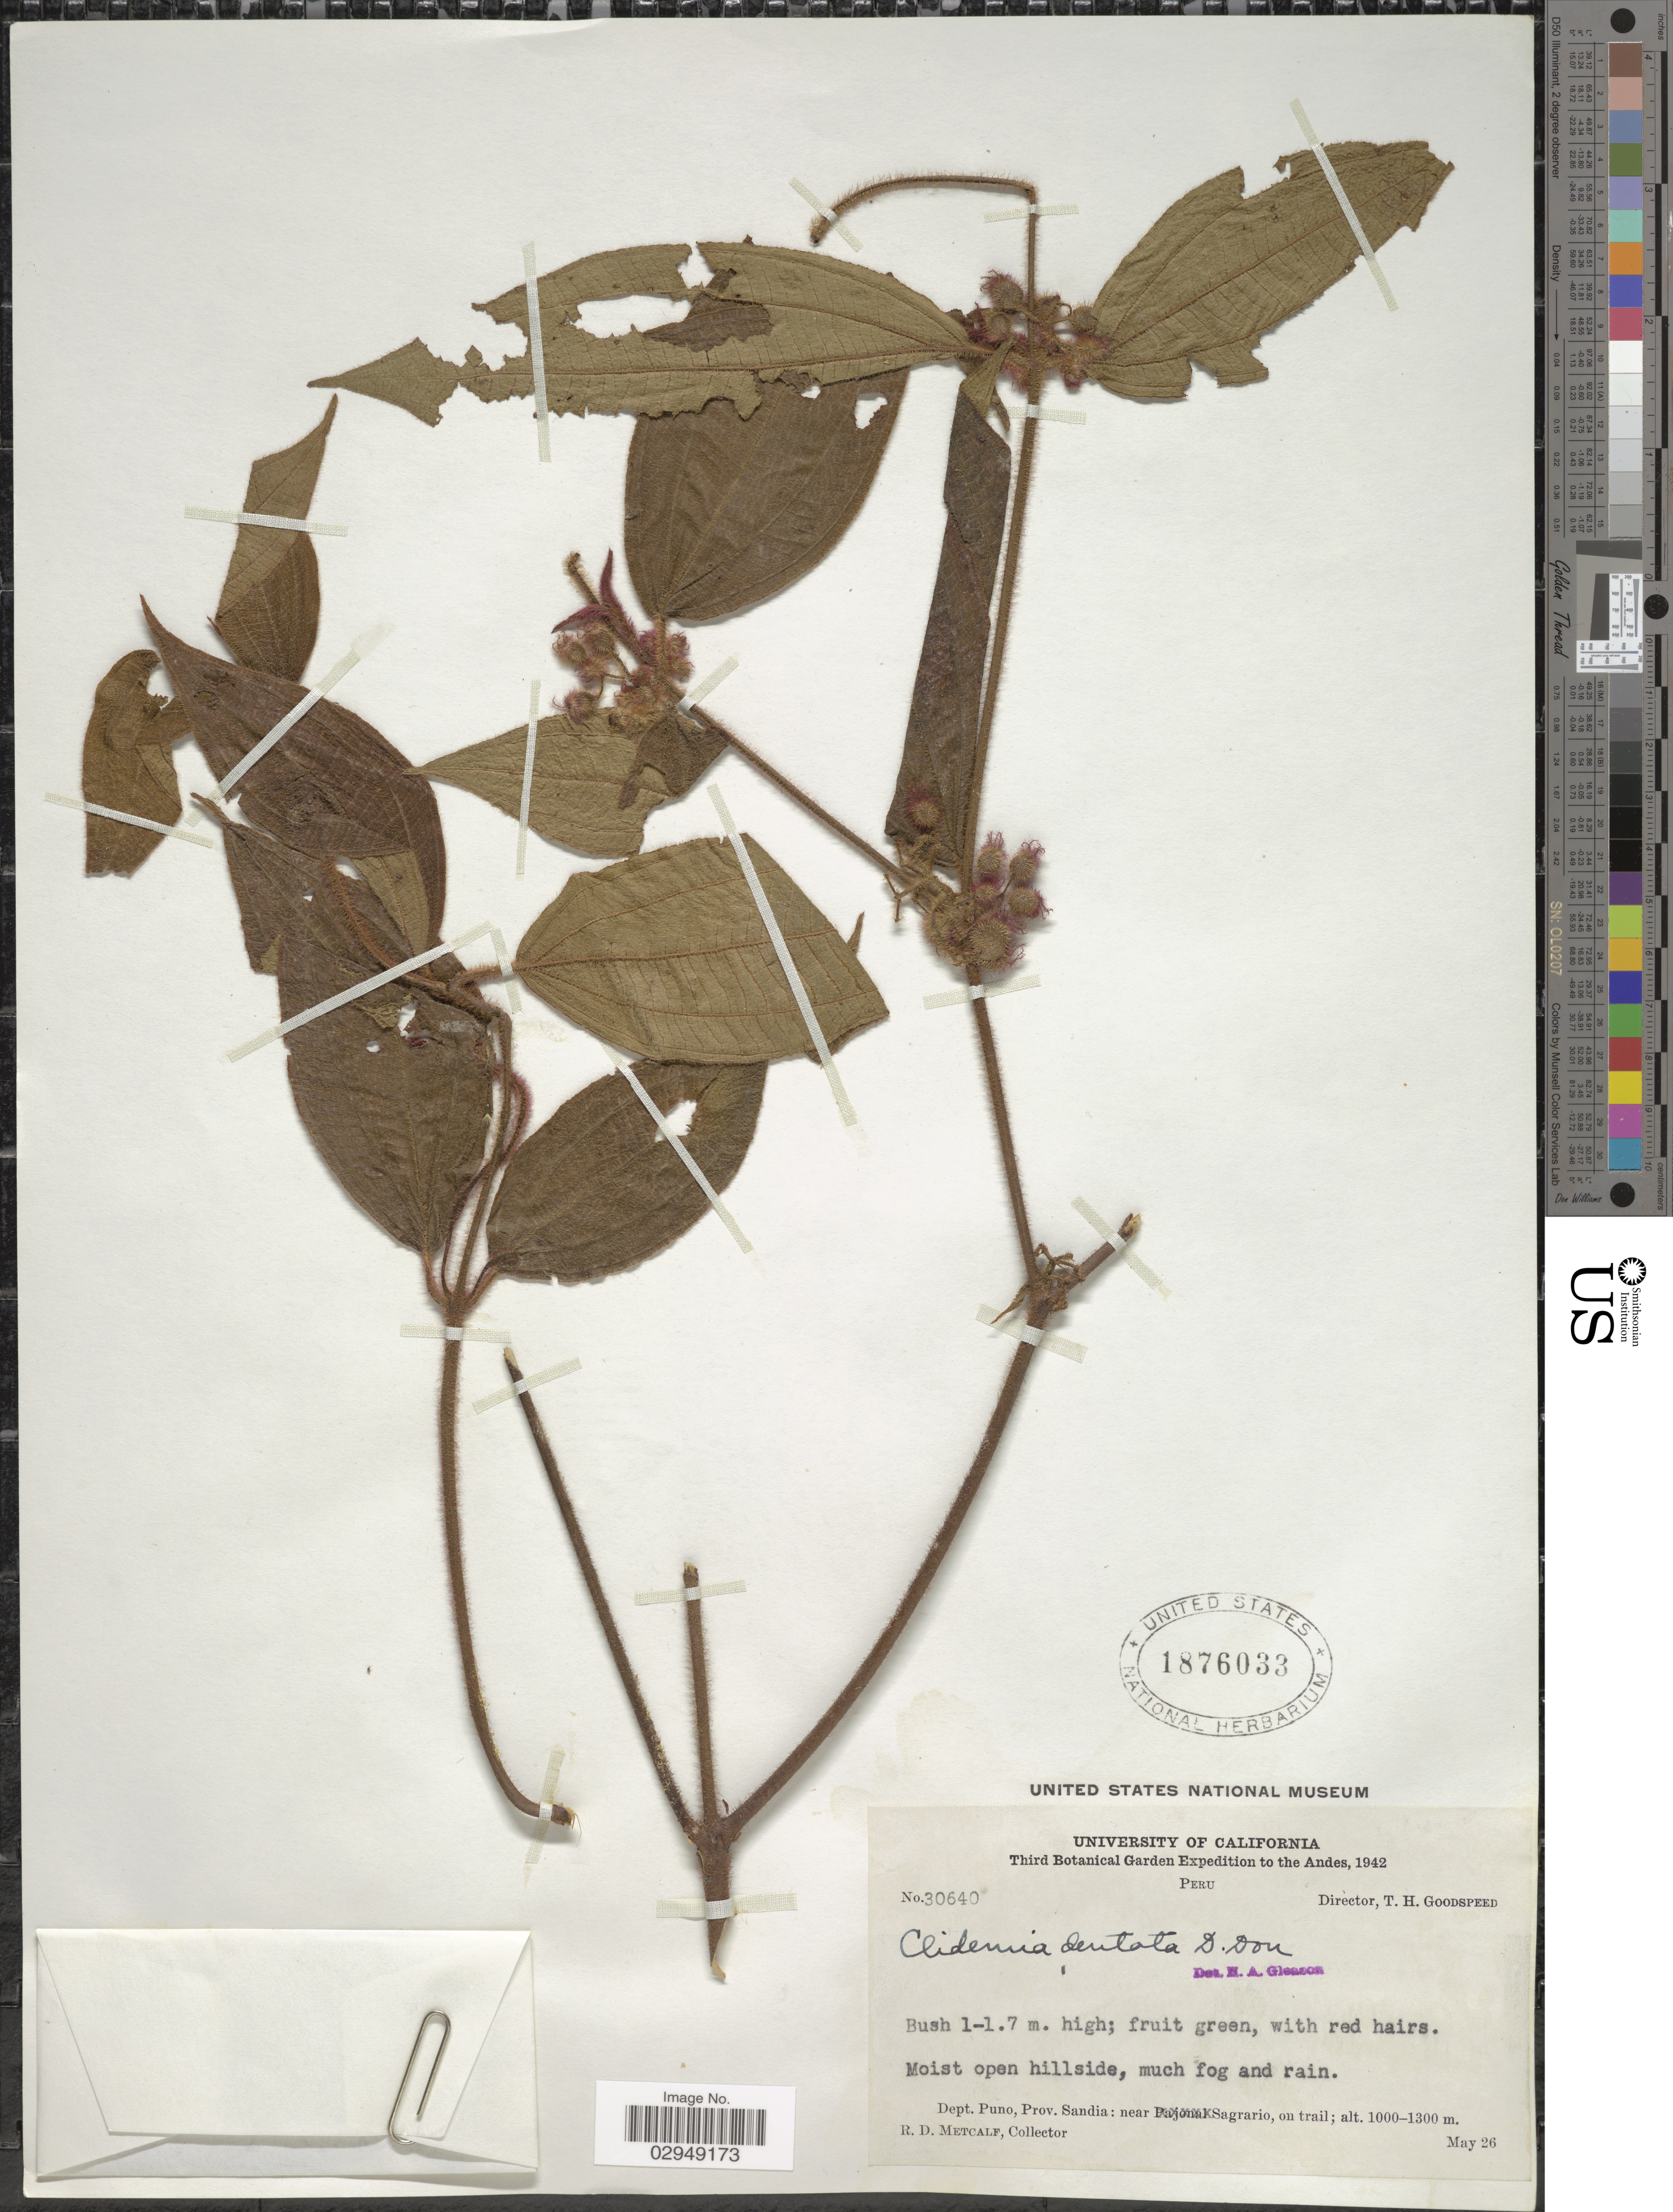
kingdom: Plantae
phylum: Tracheophyta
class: Magnoliopsida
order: Myrtales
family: Melastomataceae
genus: Clidemia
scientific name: Clidemia dentata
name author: D. Don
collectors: R. D. Metcalf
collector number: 30640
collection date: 1942-05-26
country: Peru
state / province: Puno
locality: Andes, Dept. Puno, Prov. Sandia, near Sagrario.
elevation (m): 1000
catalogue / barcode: US 1876033